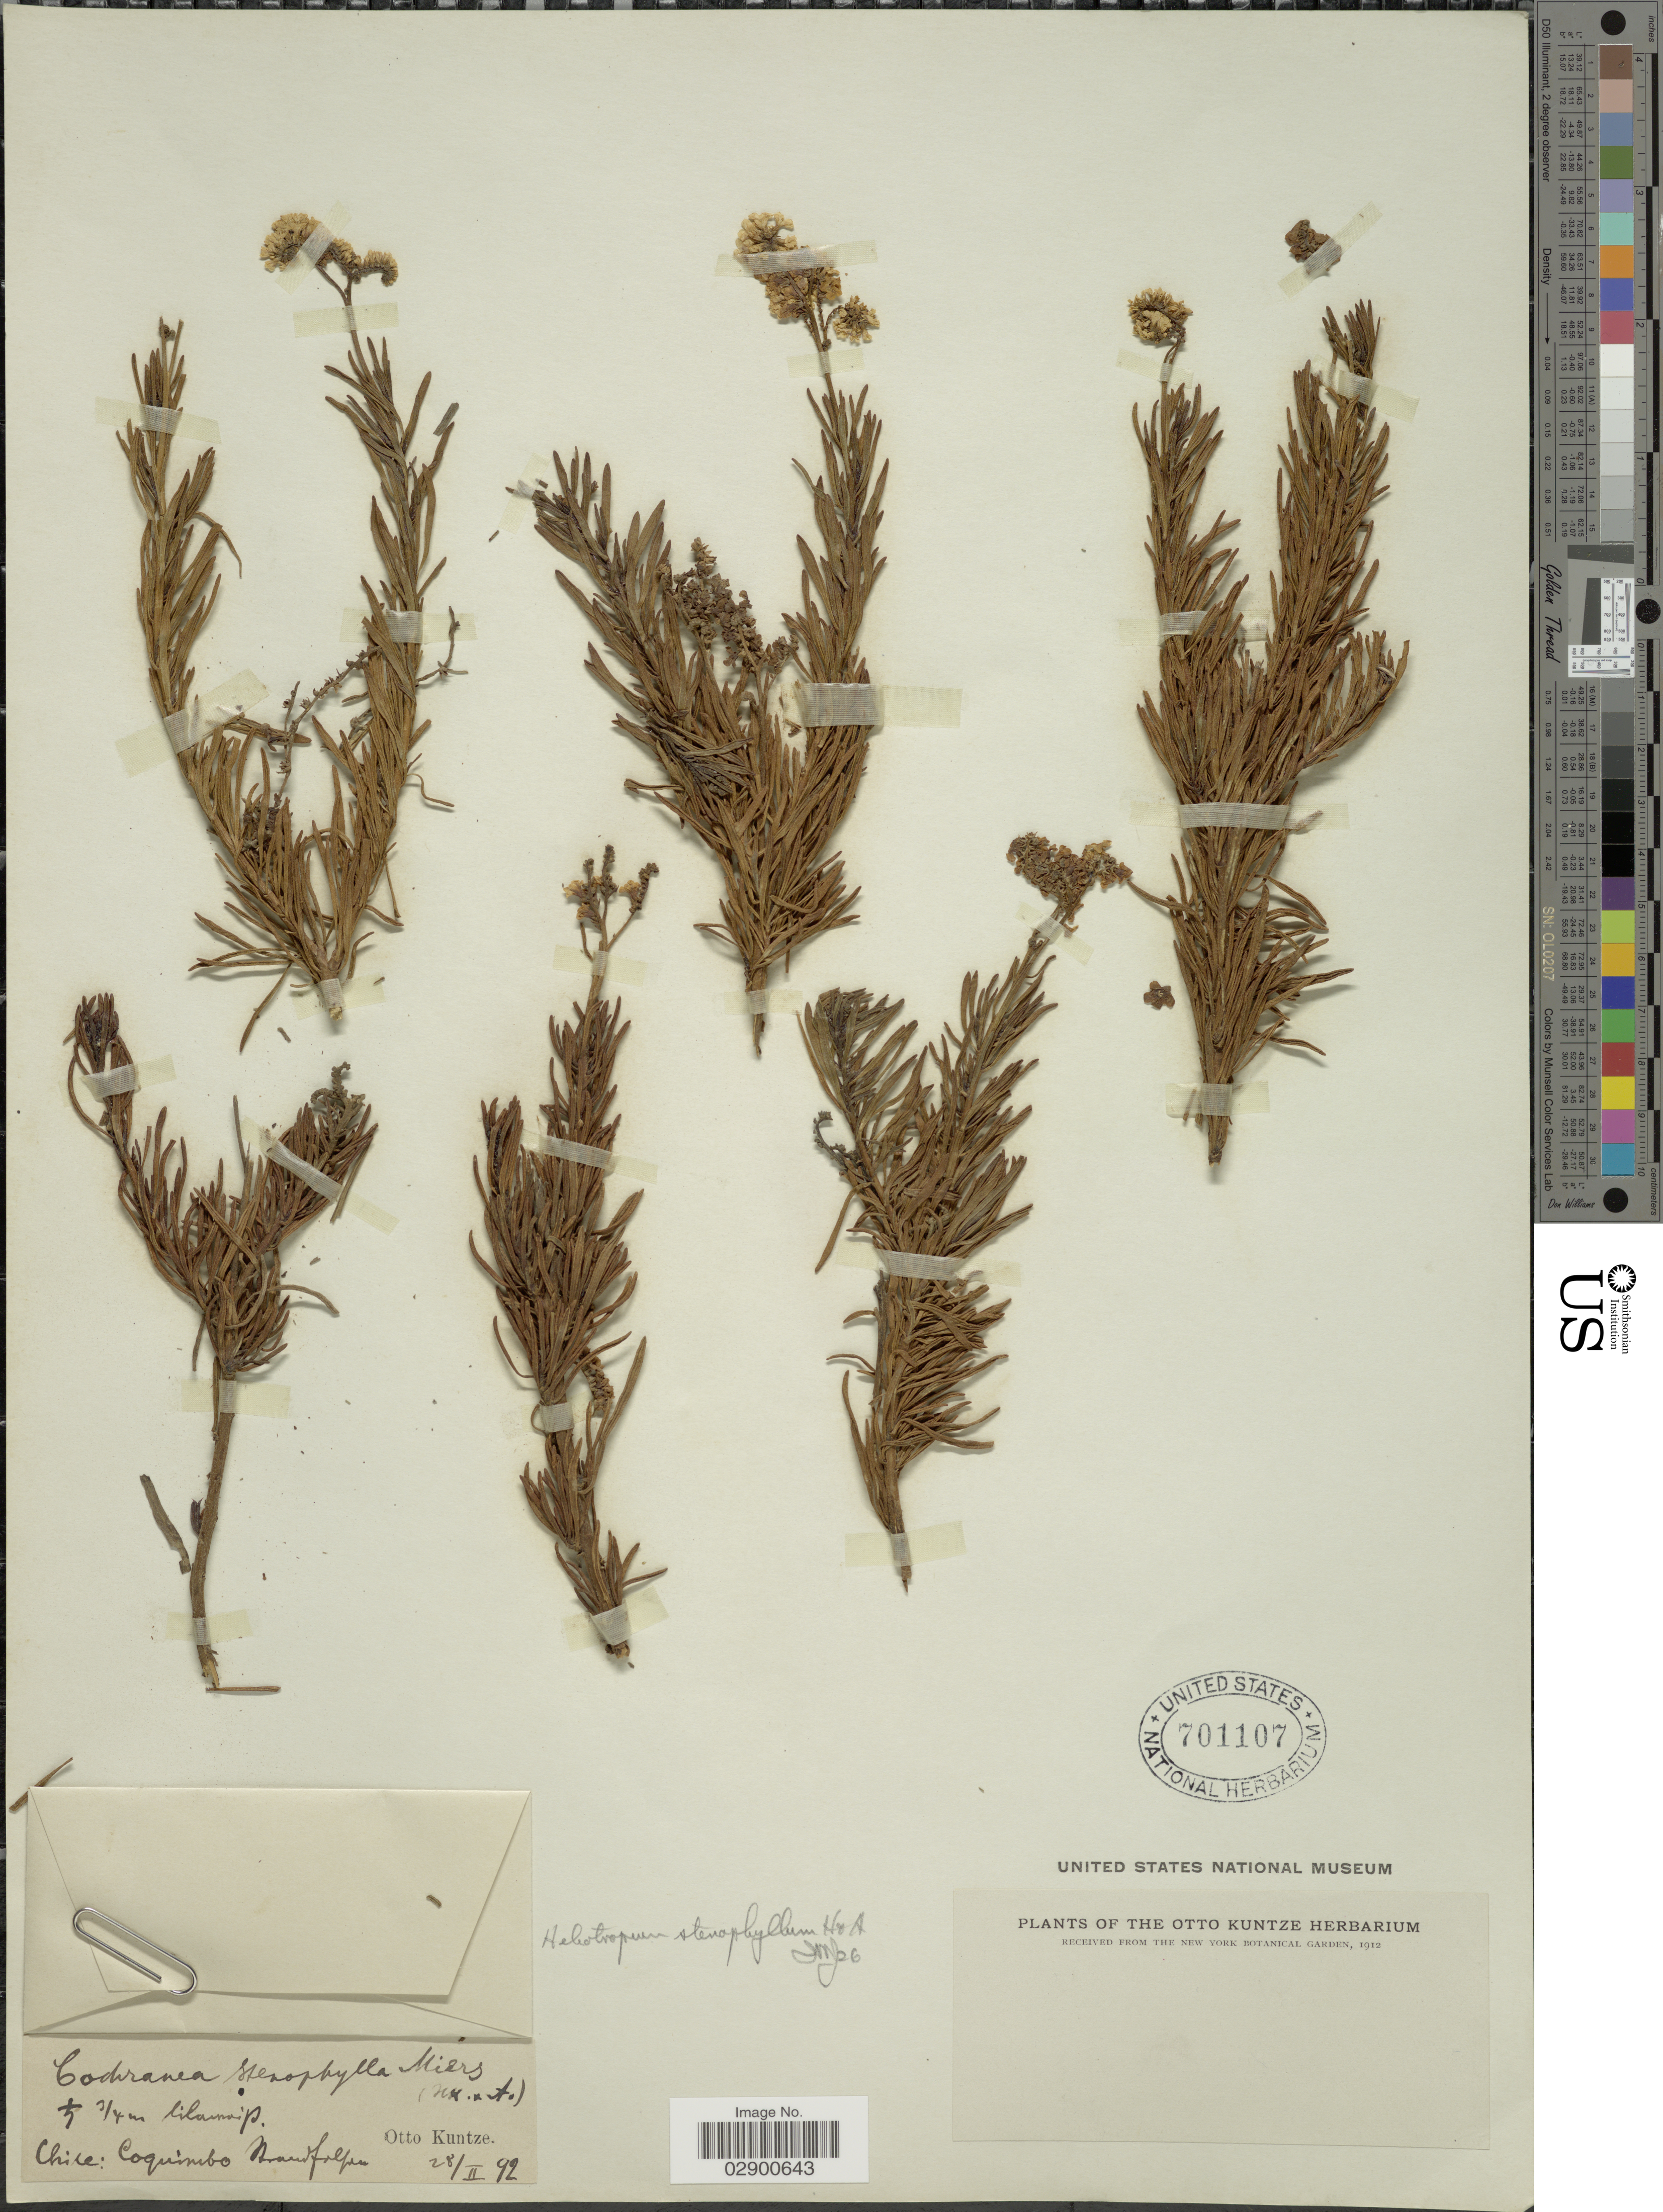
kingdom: Plantae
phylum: Tracheophyta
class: Magnoliopsida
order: Boraginales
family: Heliotropiaceae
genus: Heliotropium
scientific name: Heliotropium stenophyllum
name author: Hook. & Arn.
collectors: C.E.O. Kuntze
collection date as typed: Transcribed d/m/y: 28/2/92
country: Chile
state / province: Coquimbo (IV)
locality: Brandolpem [interpreted].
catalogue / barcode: US 701107